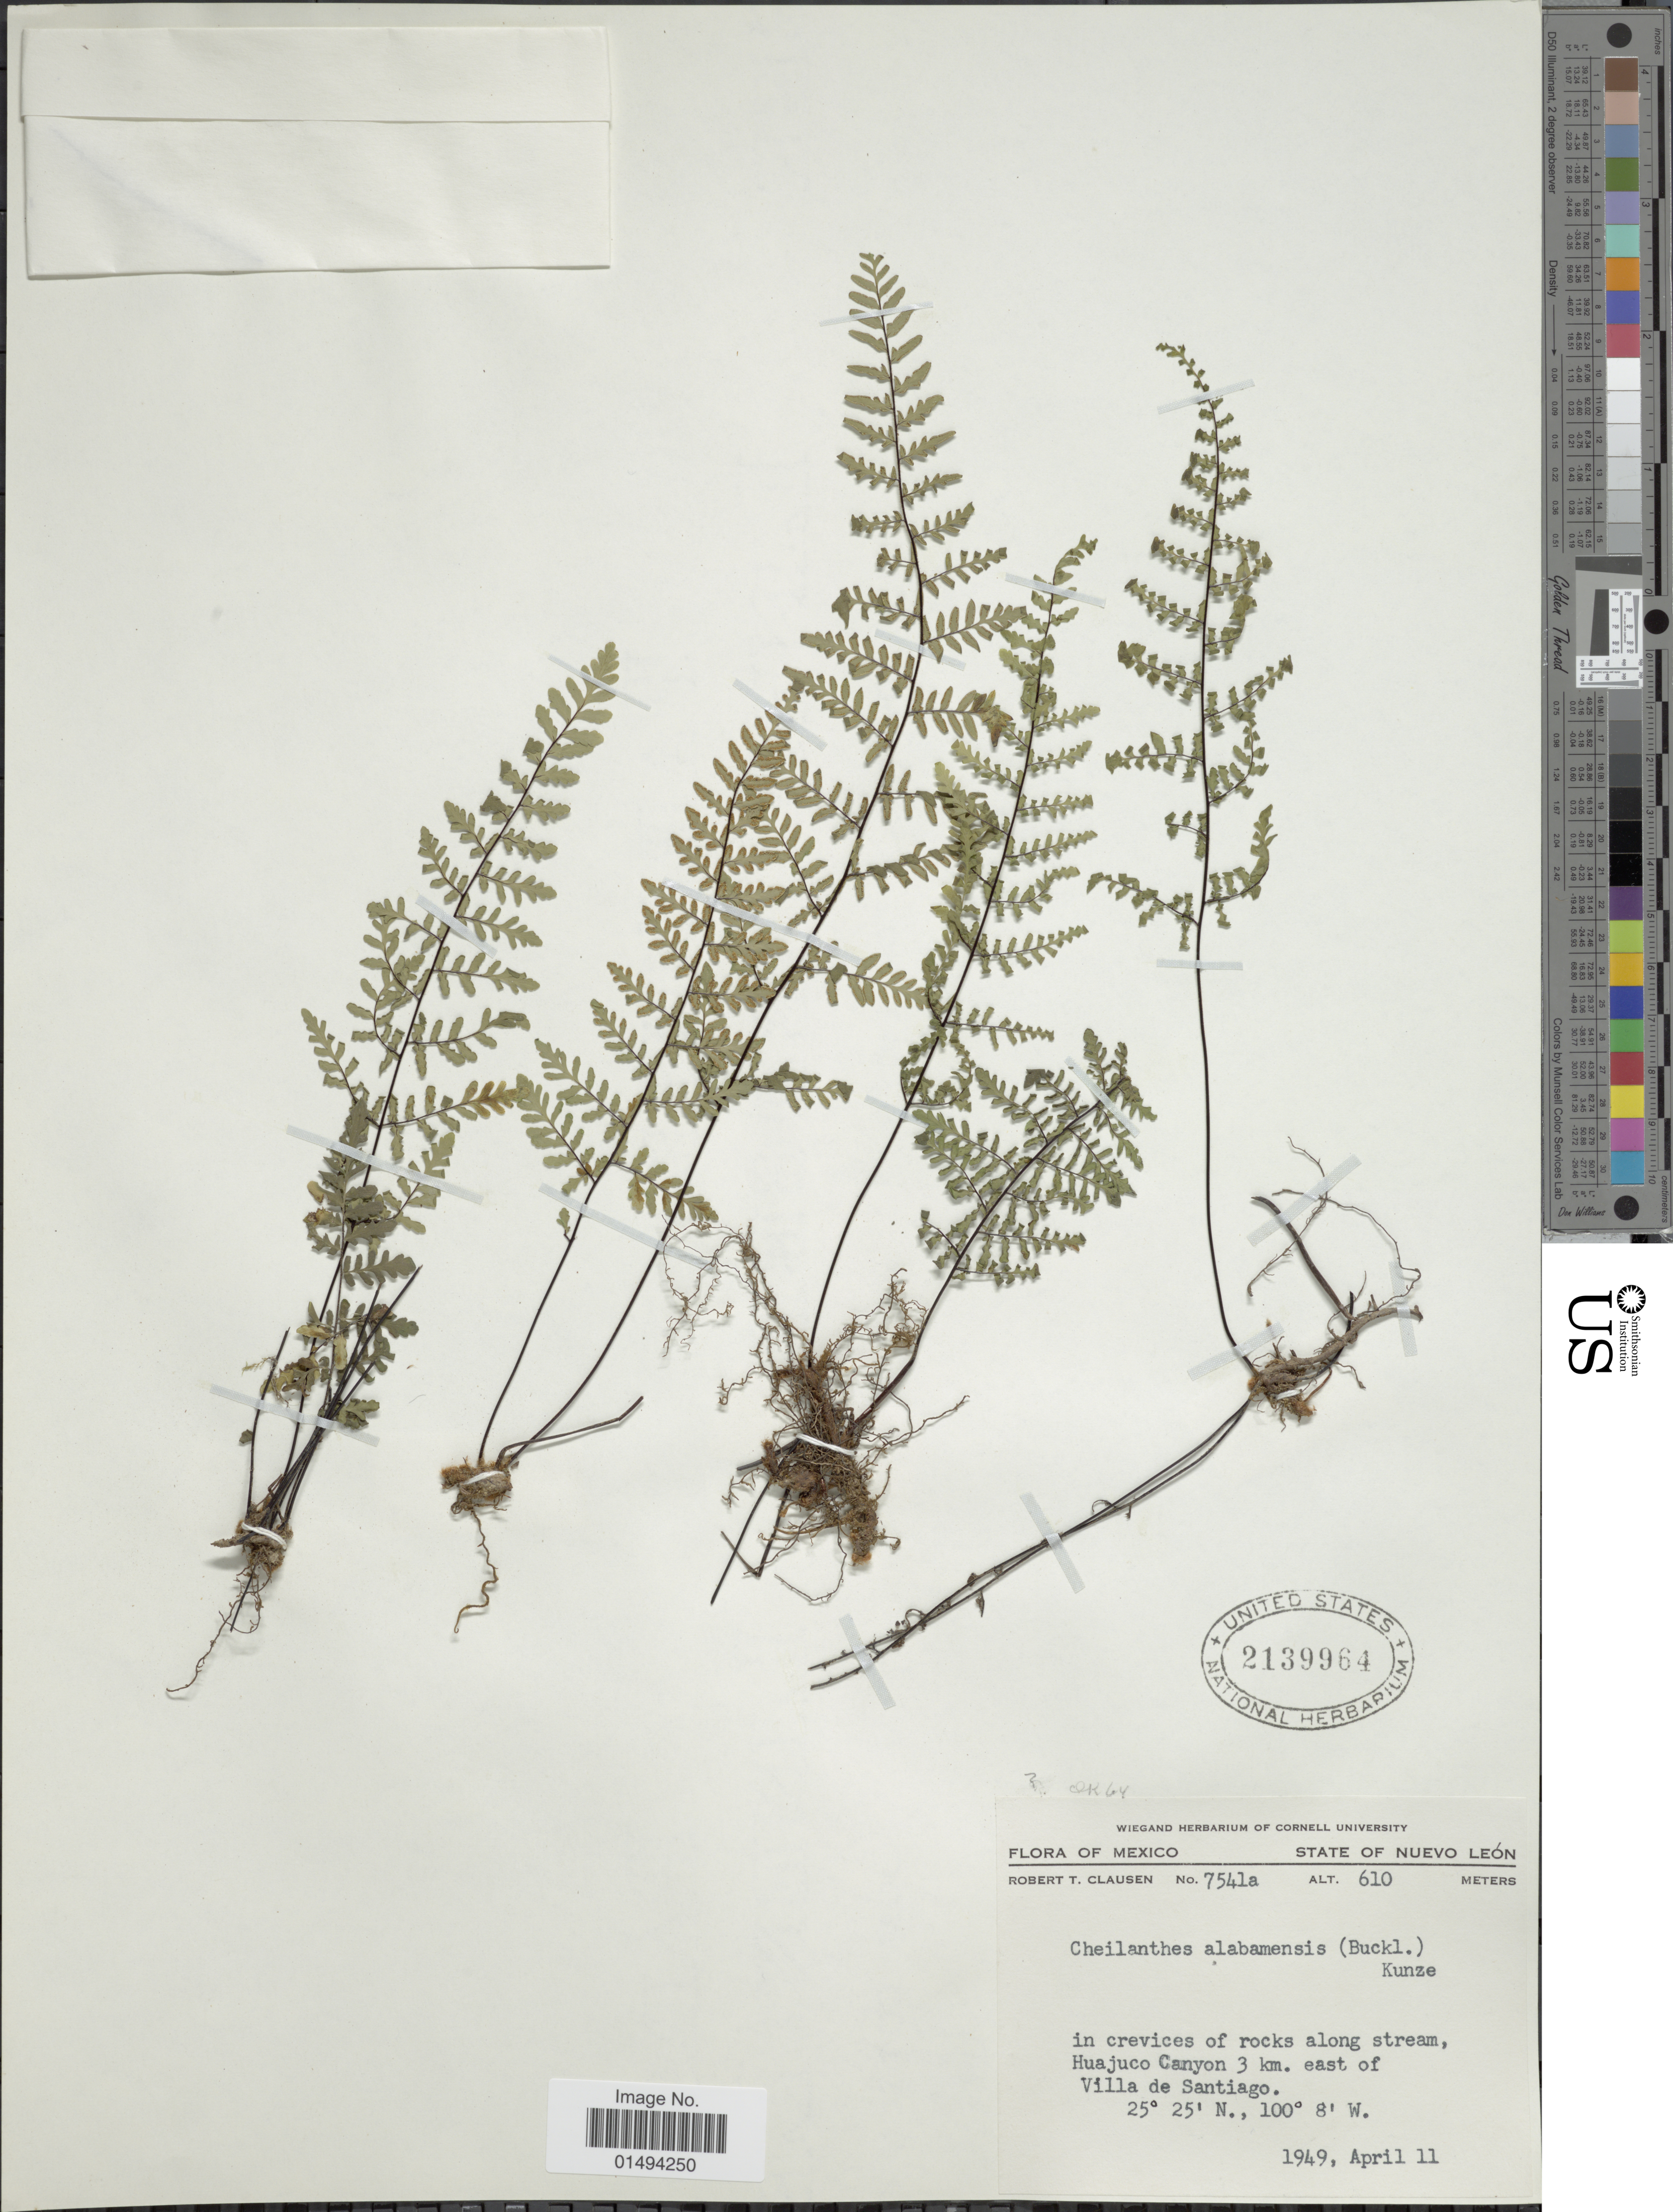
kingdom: Plantae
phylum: Tracheophyta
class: Polypodiopsida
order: Polypodiales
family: Pteridaceae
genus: Myriopteris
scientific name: Myriopteris alabamensis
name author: (Buckley) Grusz & Windham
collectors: R. T. Clausen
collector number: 7541a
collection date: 1949-04-11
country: Mexico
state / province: Nuevo León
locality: In crevices of rocks along stream, Huajuco Canyon 3 km. east of Villa de Santiago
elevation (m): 610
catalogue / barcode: US 2139964